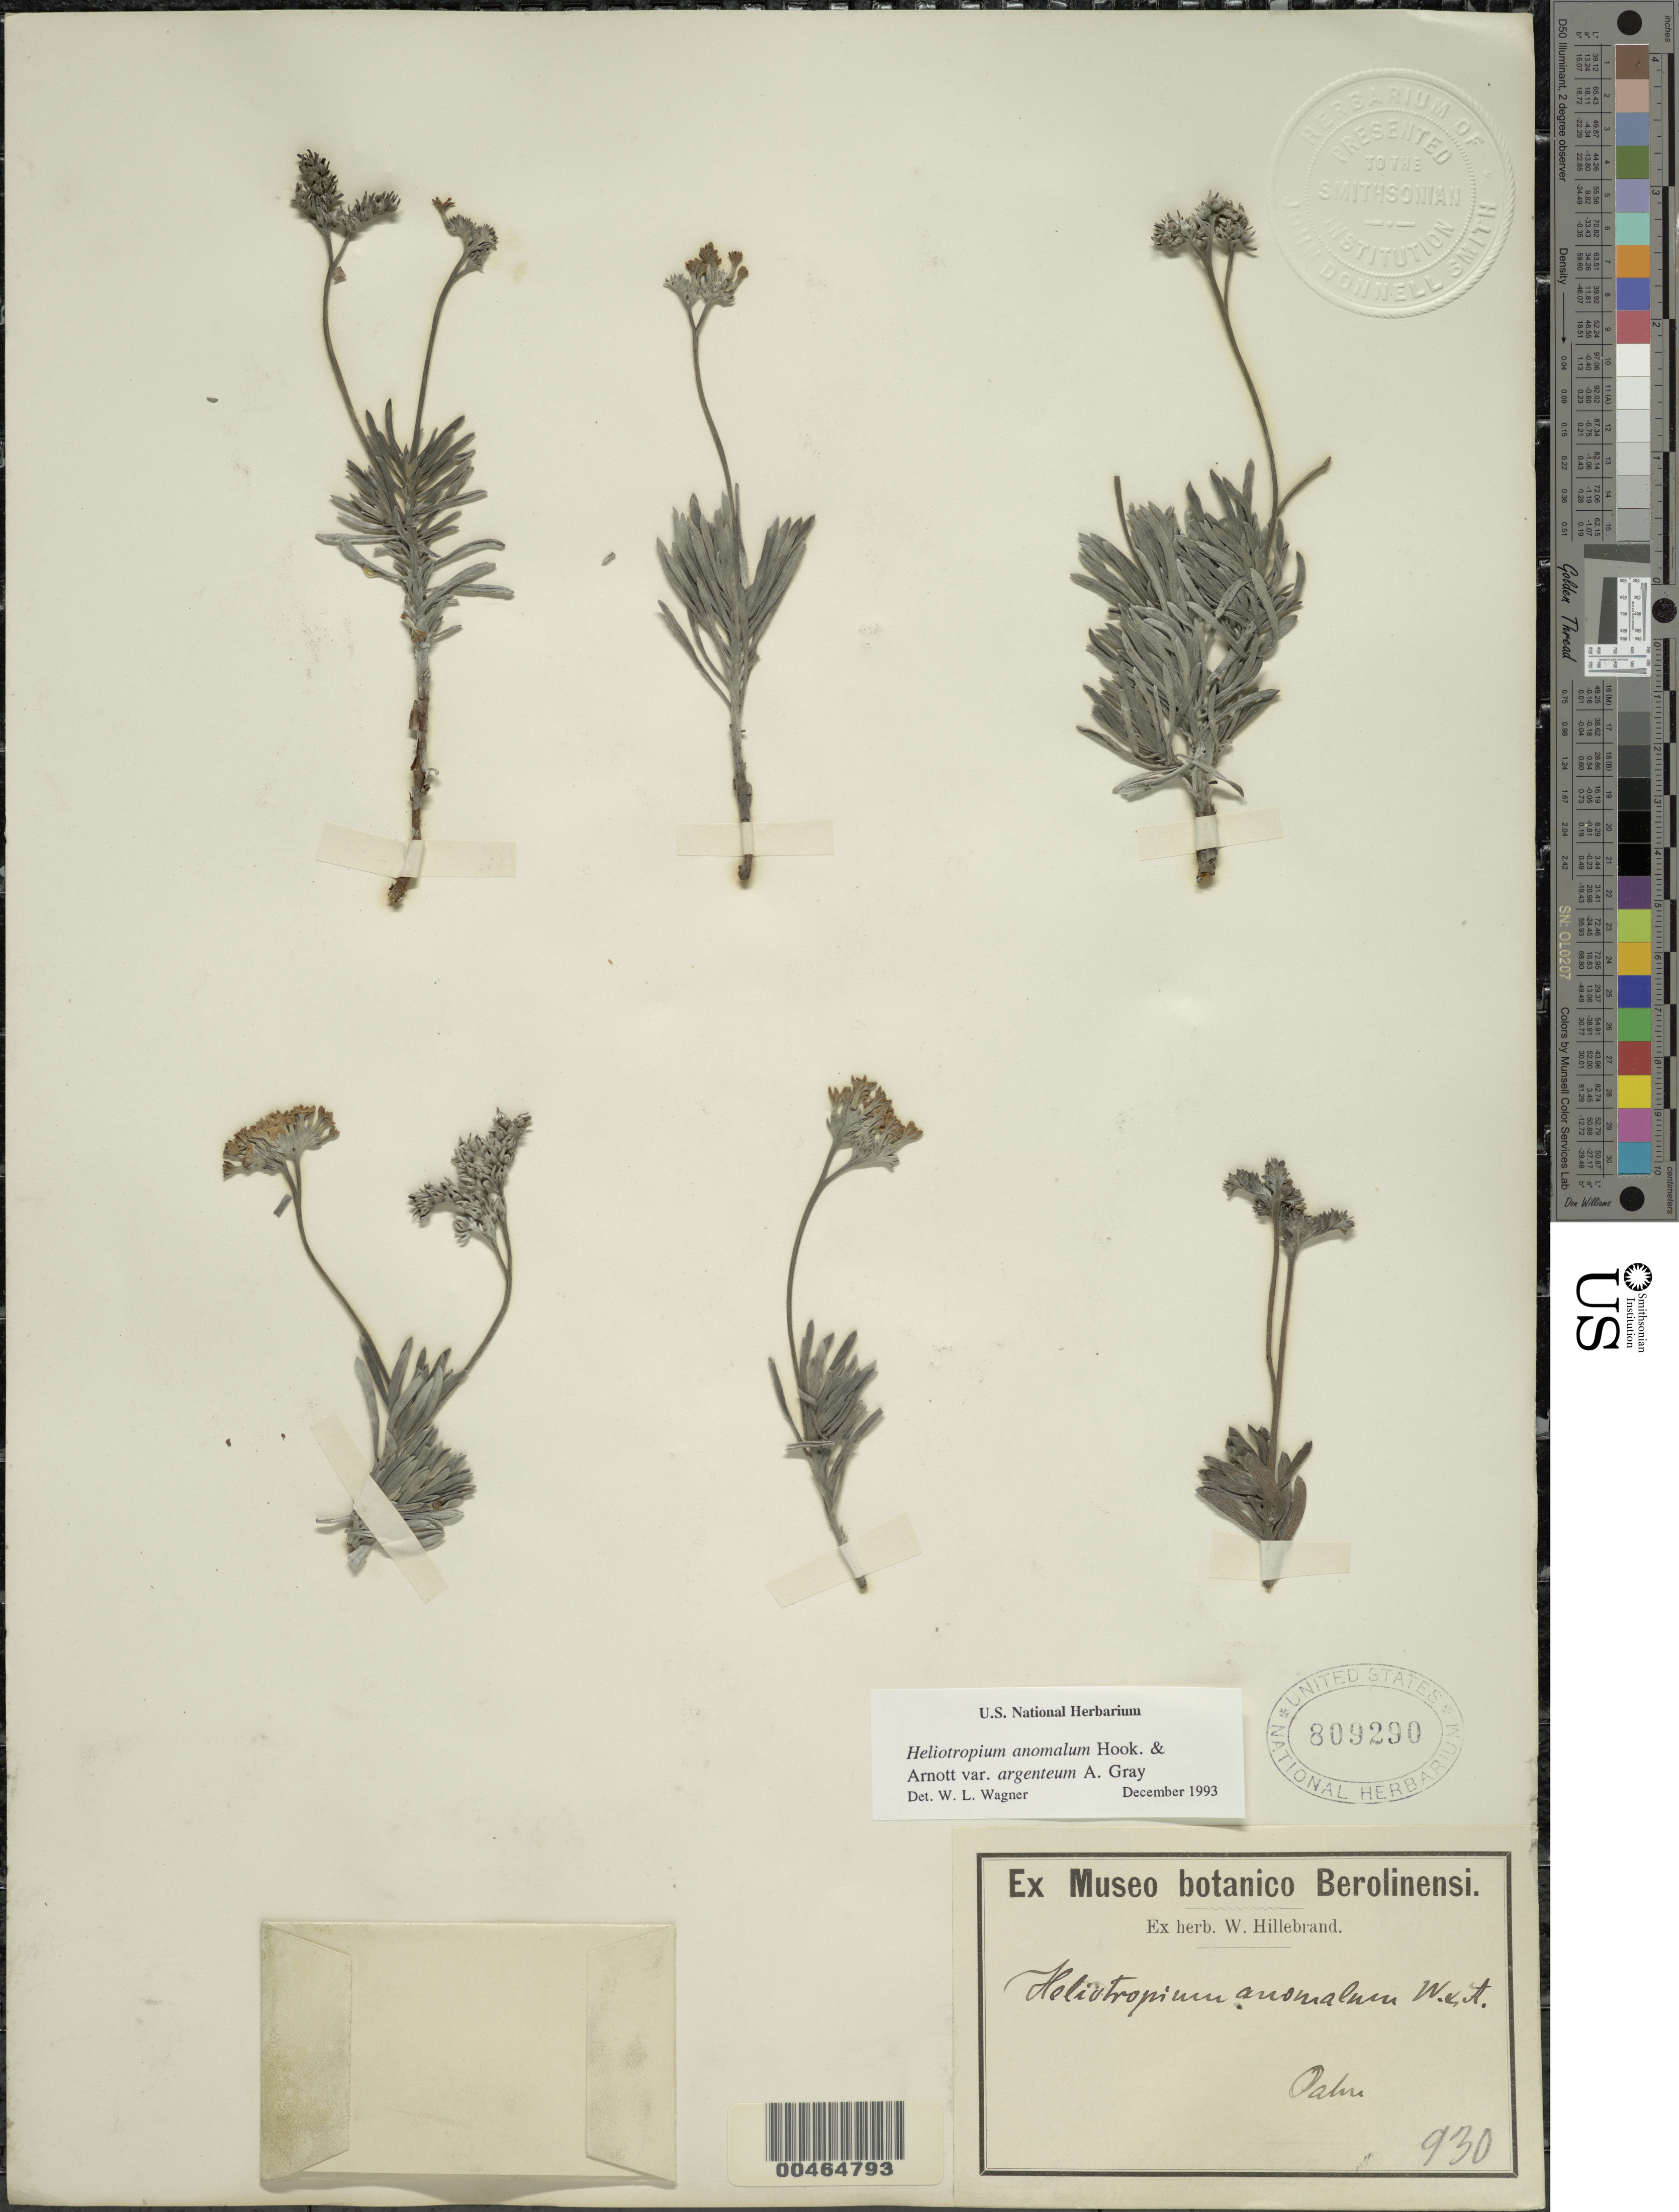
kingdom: Plantae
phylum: Tracheophyta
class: Magnoliopsida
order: Boraginales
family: Heliotropiaceae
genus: Heliotropium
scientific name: Heliotropium anomalum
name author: Hook. & Arn.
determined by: Wagner, W. L., (BOT), Smithsonian Institution - National Museum of Natural History (UNITED STATES)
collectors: W. Hillebrand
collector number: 930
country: United States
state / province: Hawaii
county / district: Honolulu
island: Oahu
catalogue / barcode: US 809290